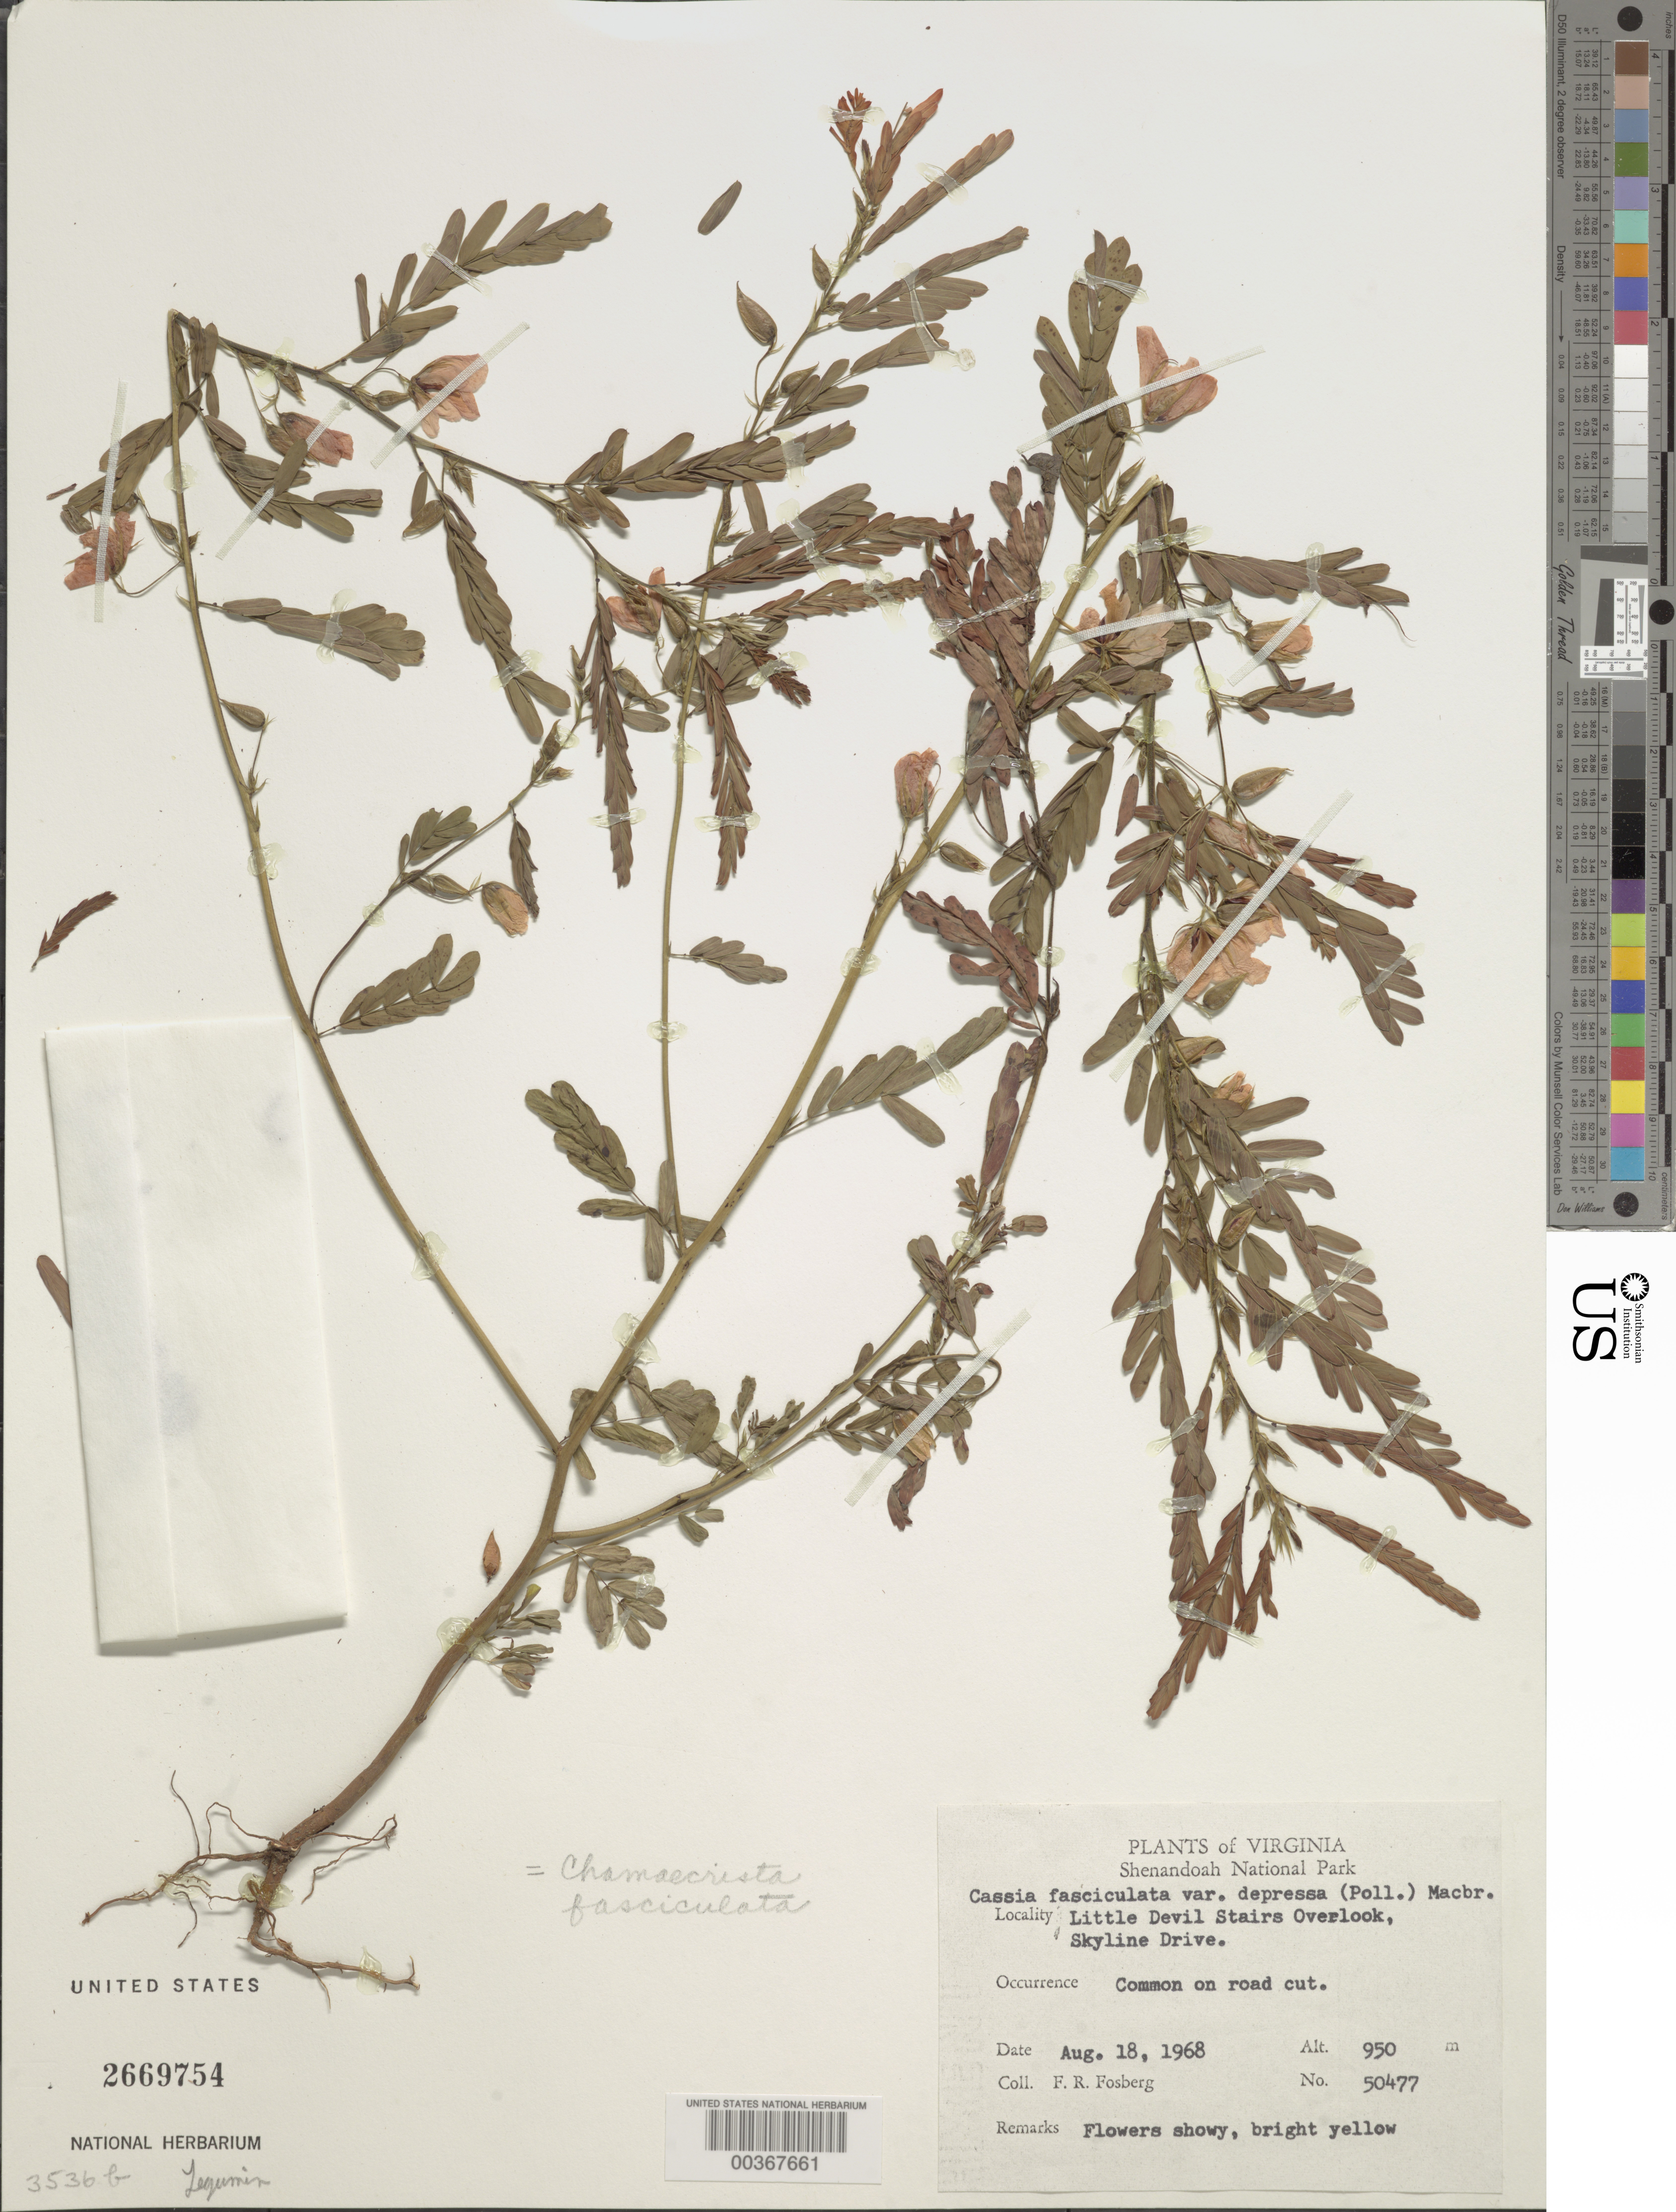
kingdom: Plantae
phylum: Tracheophyta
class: Magnoliopsida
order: Fabales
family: Fabaceae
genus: Chamaecrista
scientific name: Chamaecrista fasciculata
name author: (Michx.) Greene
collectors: F. R. Fosberg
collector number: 50477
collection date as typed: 18 Aug 1968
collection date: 1968-08-18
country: United States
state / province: Virginia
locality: Little Devil Stairs Overlook, Skyline Drive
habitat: On road cut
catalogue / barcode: US 2669754